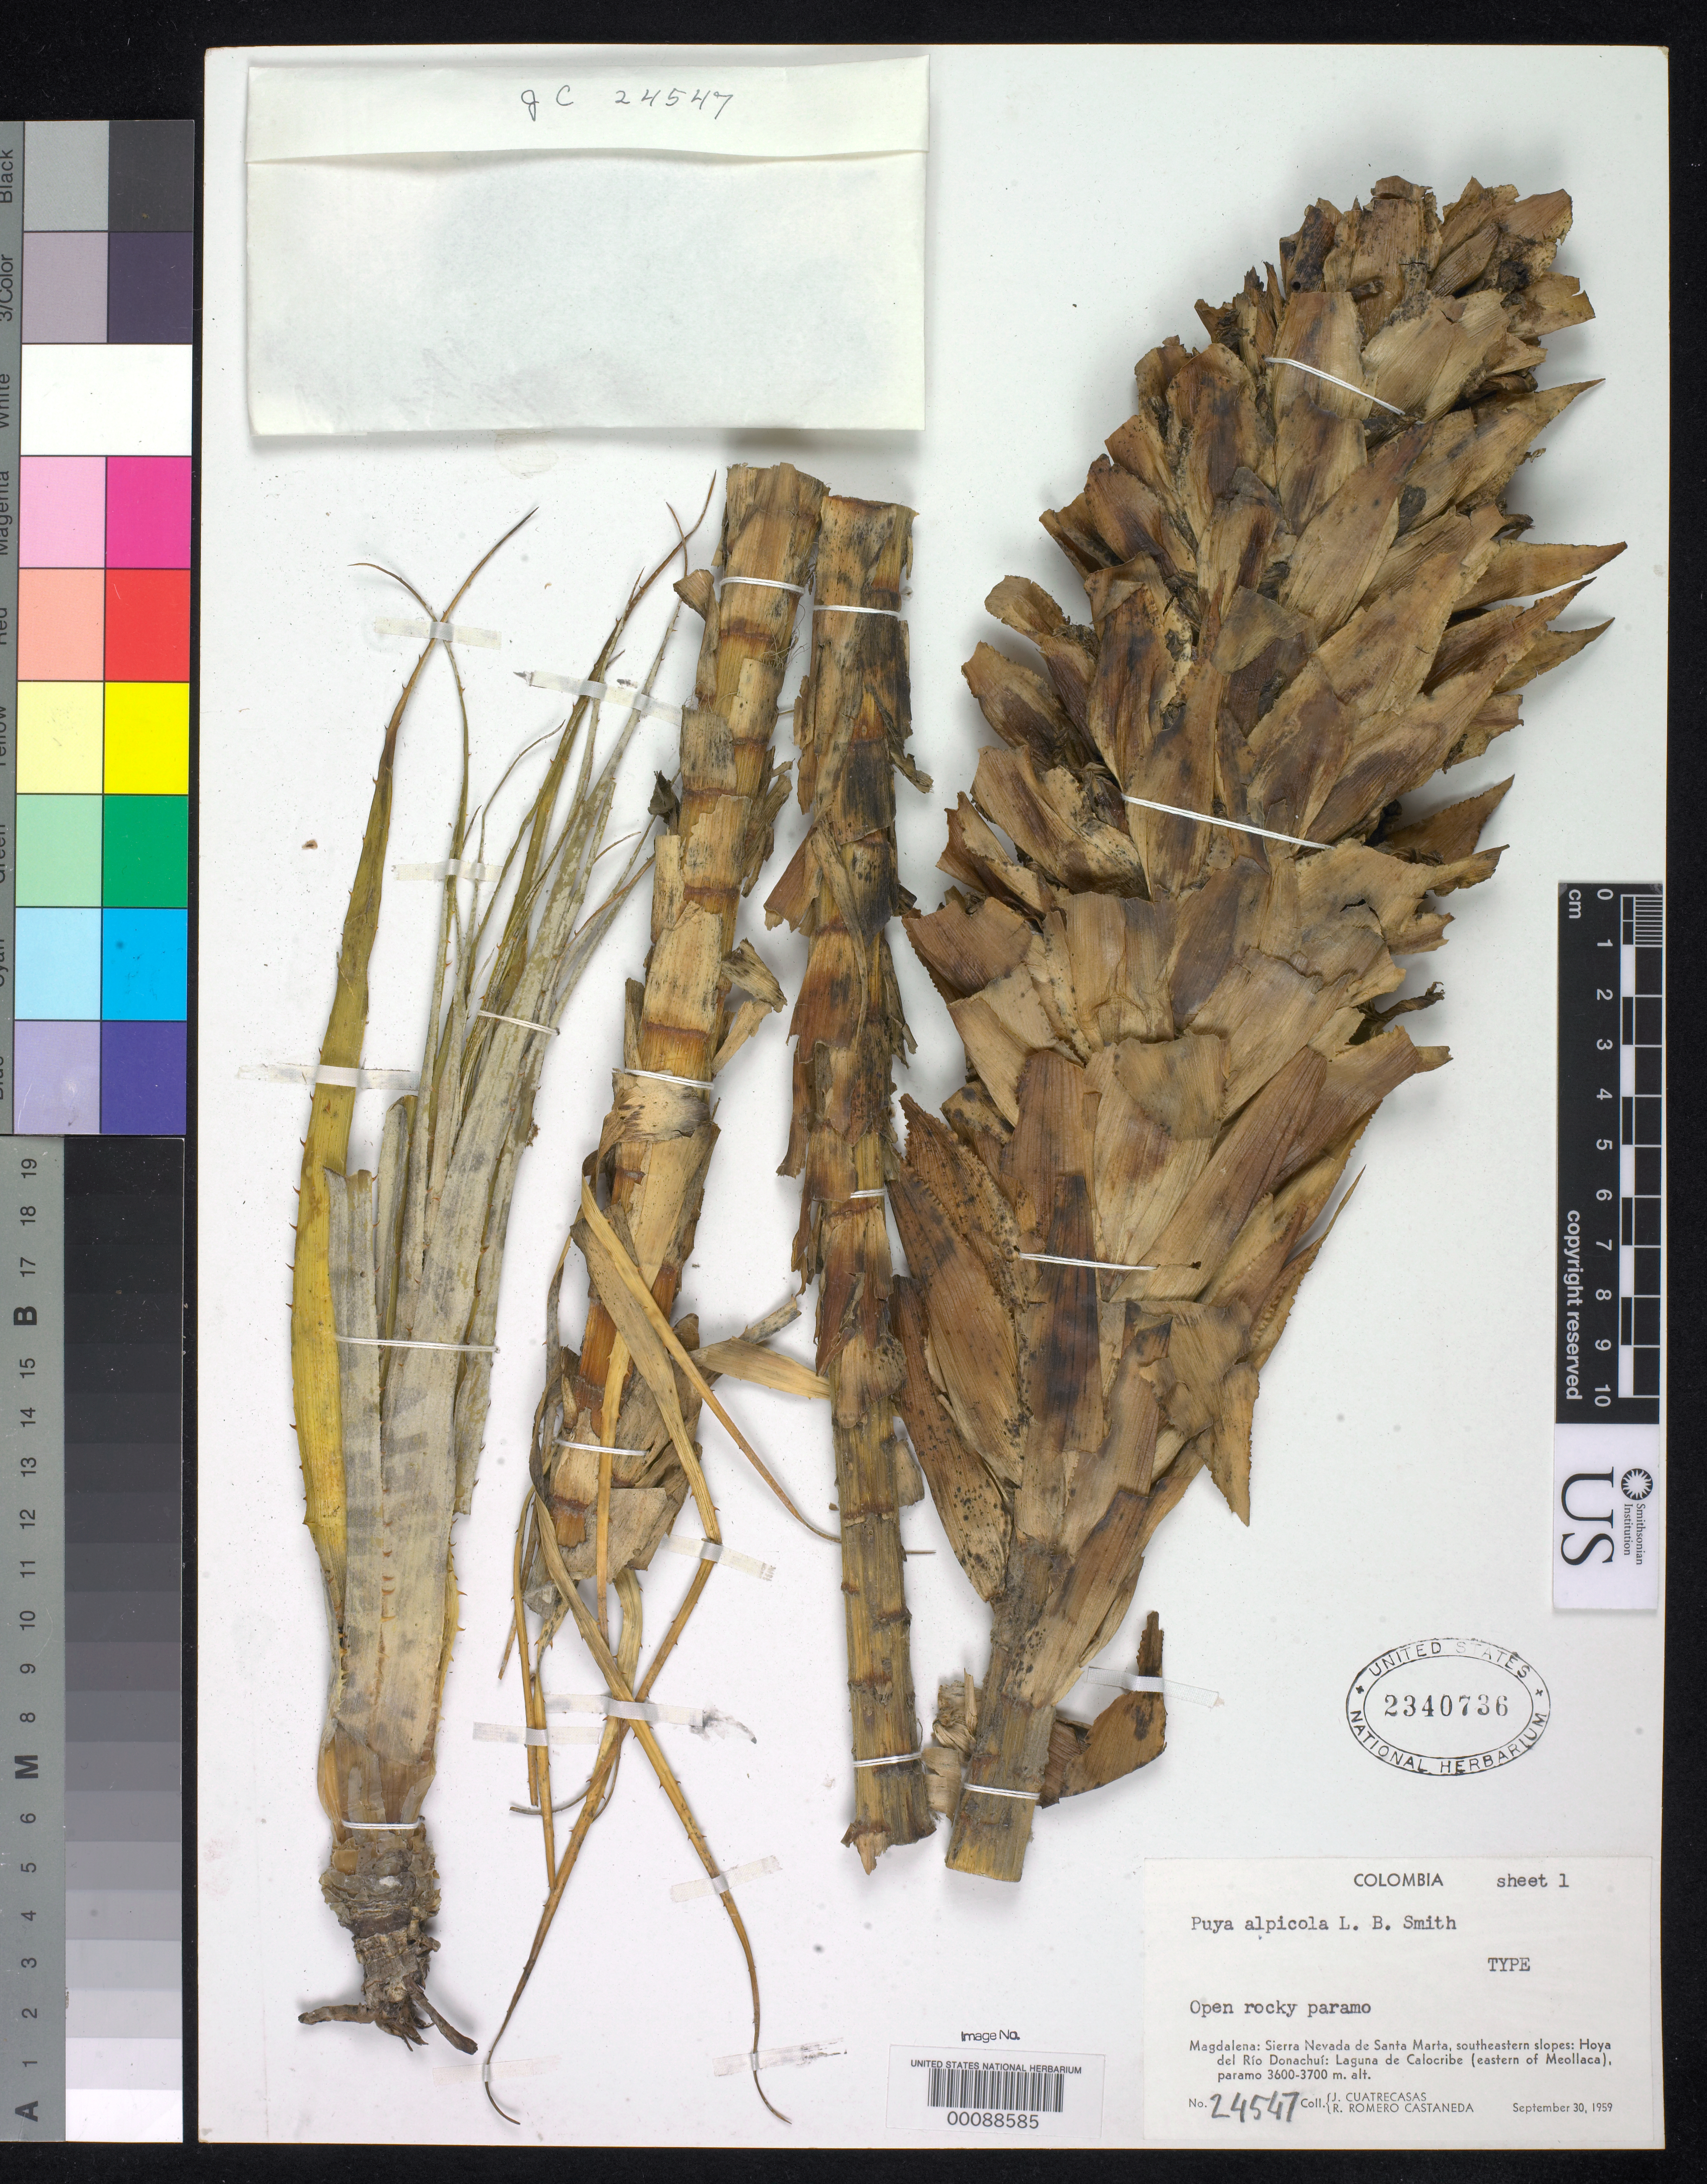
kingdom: Plantae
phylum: Tracheophyta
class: Liliopsida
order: Poales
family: Bromeliaceae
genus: Puya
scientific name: Puya alpicola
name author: L.B. Sm.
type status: Holotype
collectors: J. Cuatrecasas & R. Romero Castañeda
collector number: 24547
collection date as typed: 30 Sep 1959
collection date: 1959-09-30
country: Colombia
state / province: Magdalena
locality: Sierra Nevada de Santa Marta, Hoya del Rio Donachui.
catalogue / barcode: US 2340736